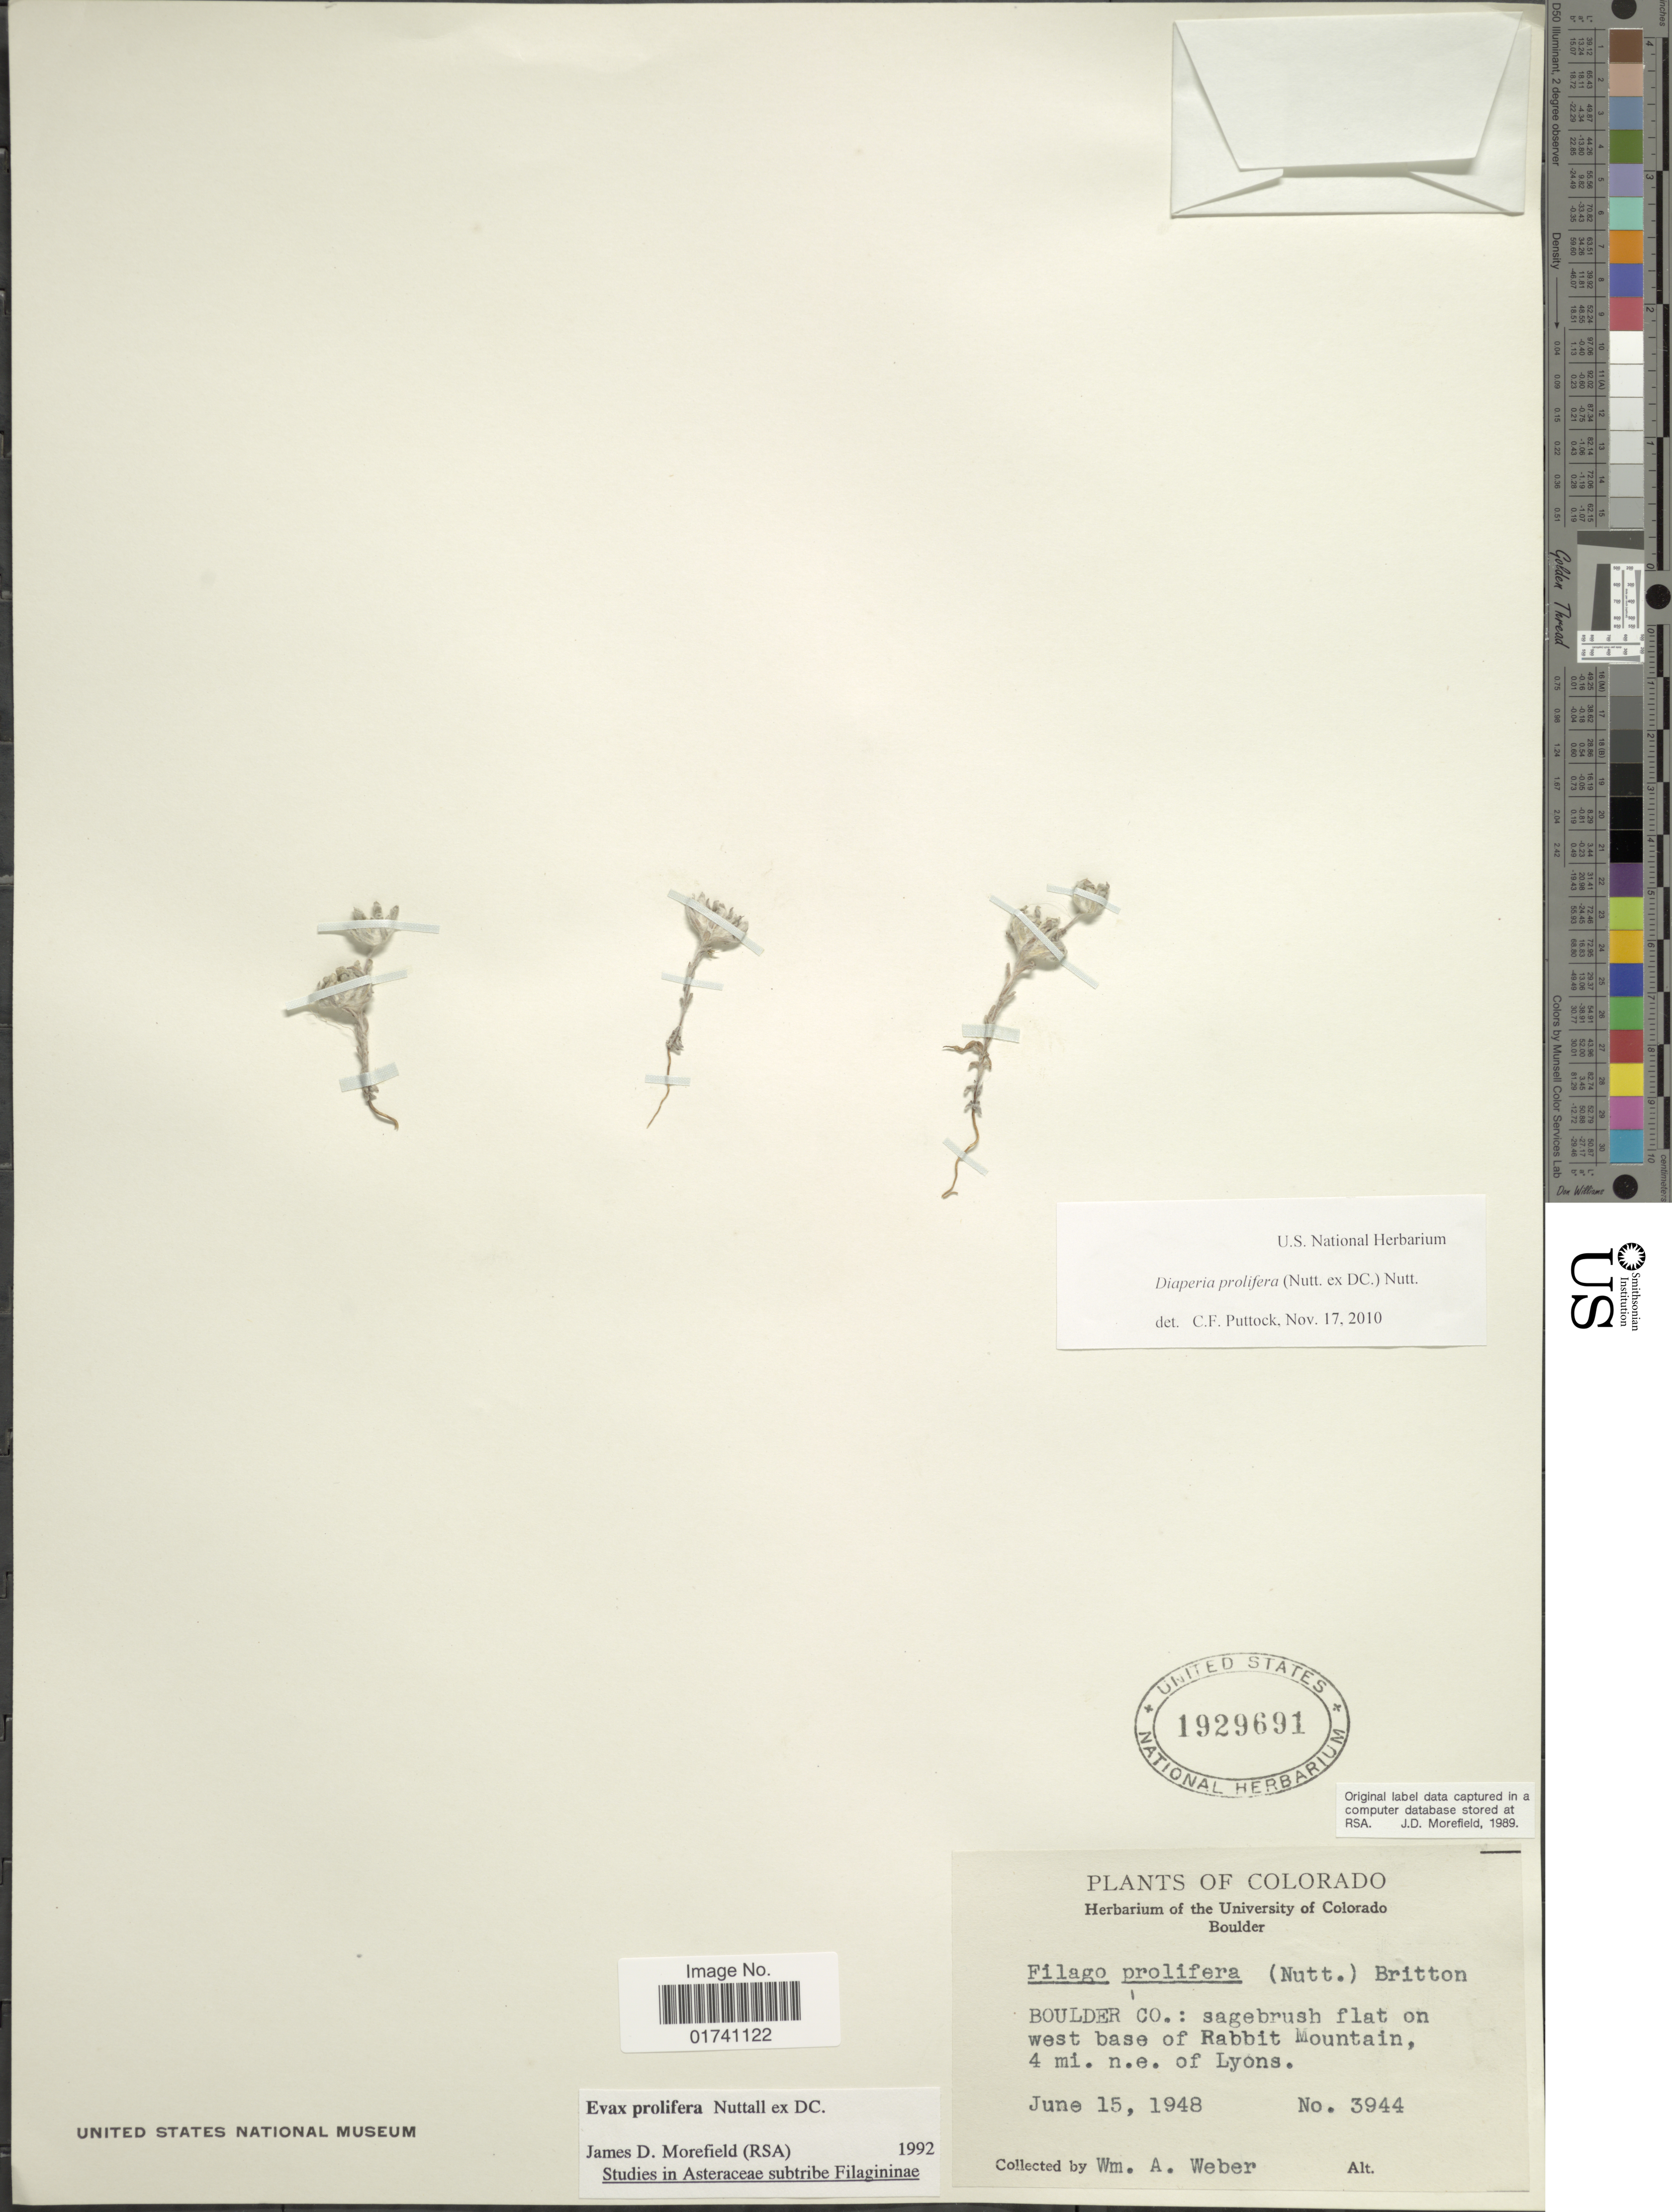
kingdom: Plantae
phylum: Tracheophyta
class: Magnoliopsida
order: Asterales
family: Asteraceae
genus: Diaperia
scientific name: Diaperia prolifera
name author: (Nutt. ex DC.) Morefield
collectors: W. A. Weber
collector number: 3944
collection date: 1948-06-15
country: United States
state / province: Colorado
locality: Boulder C.: sagebrush frlat on west base of Rabbit Mountain, 4 mi. n. e of Lyons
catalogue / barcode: US 1929691